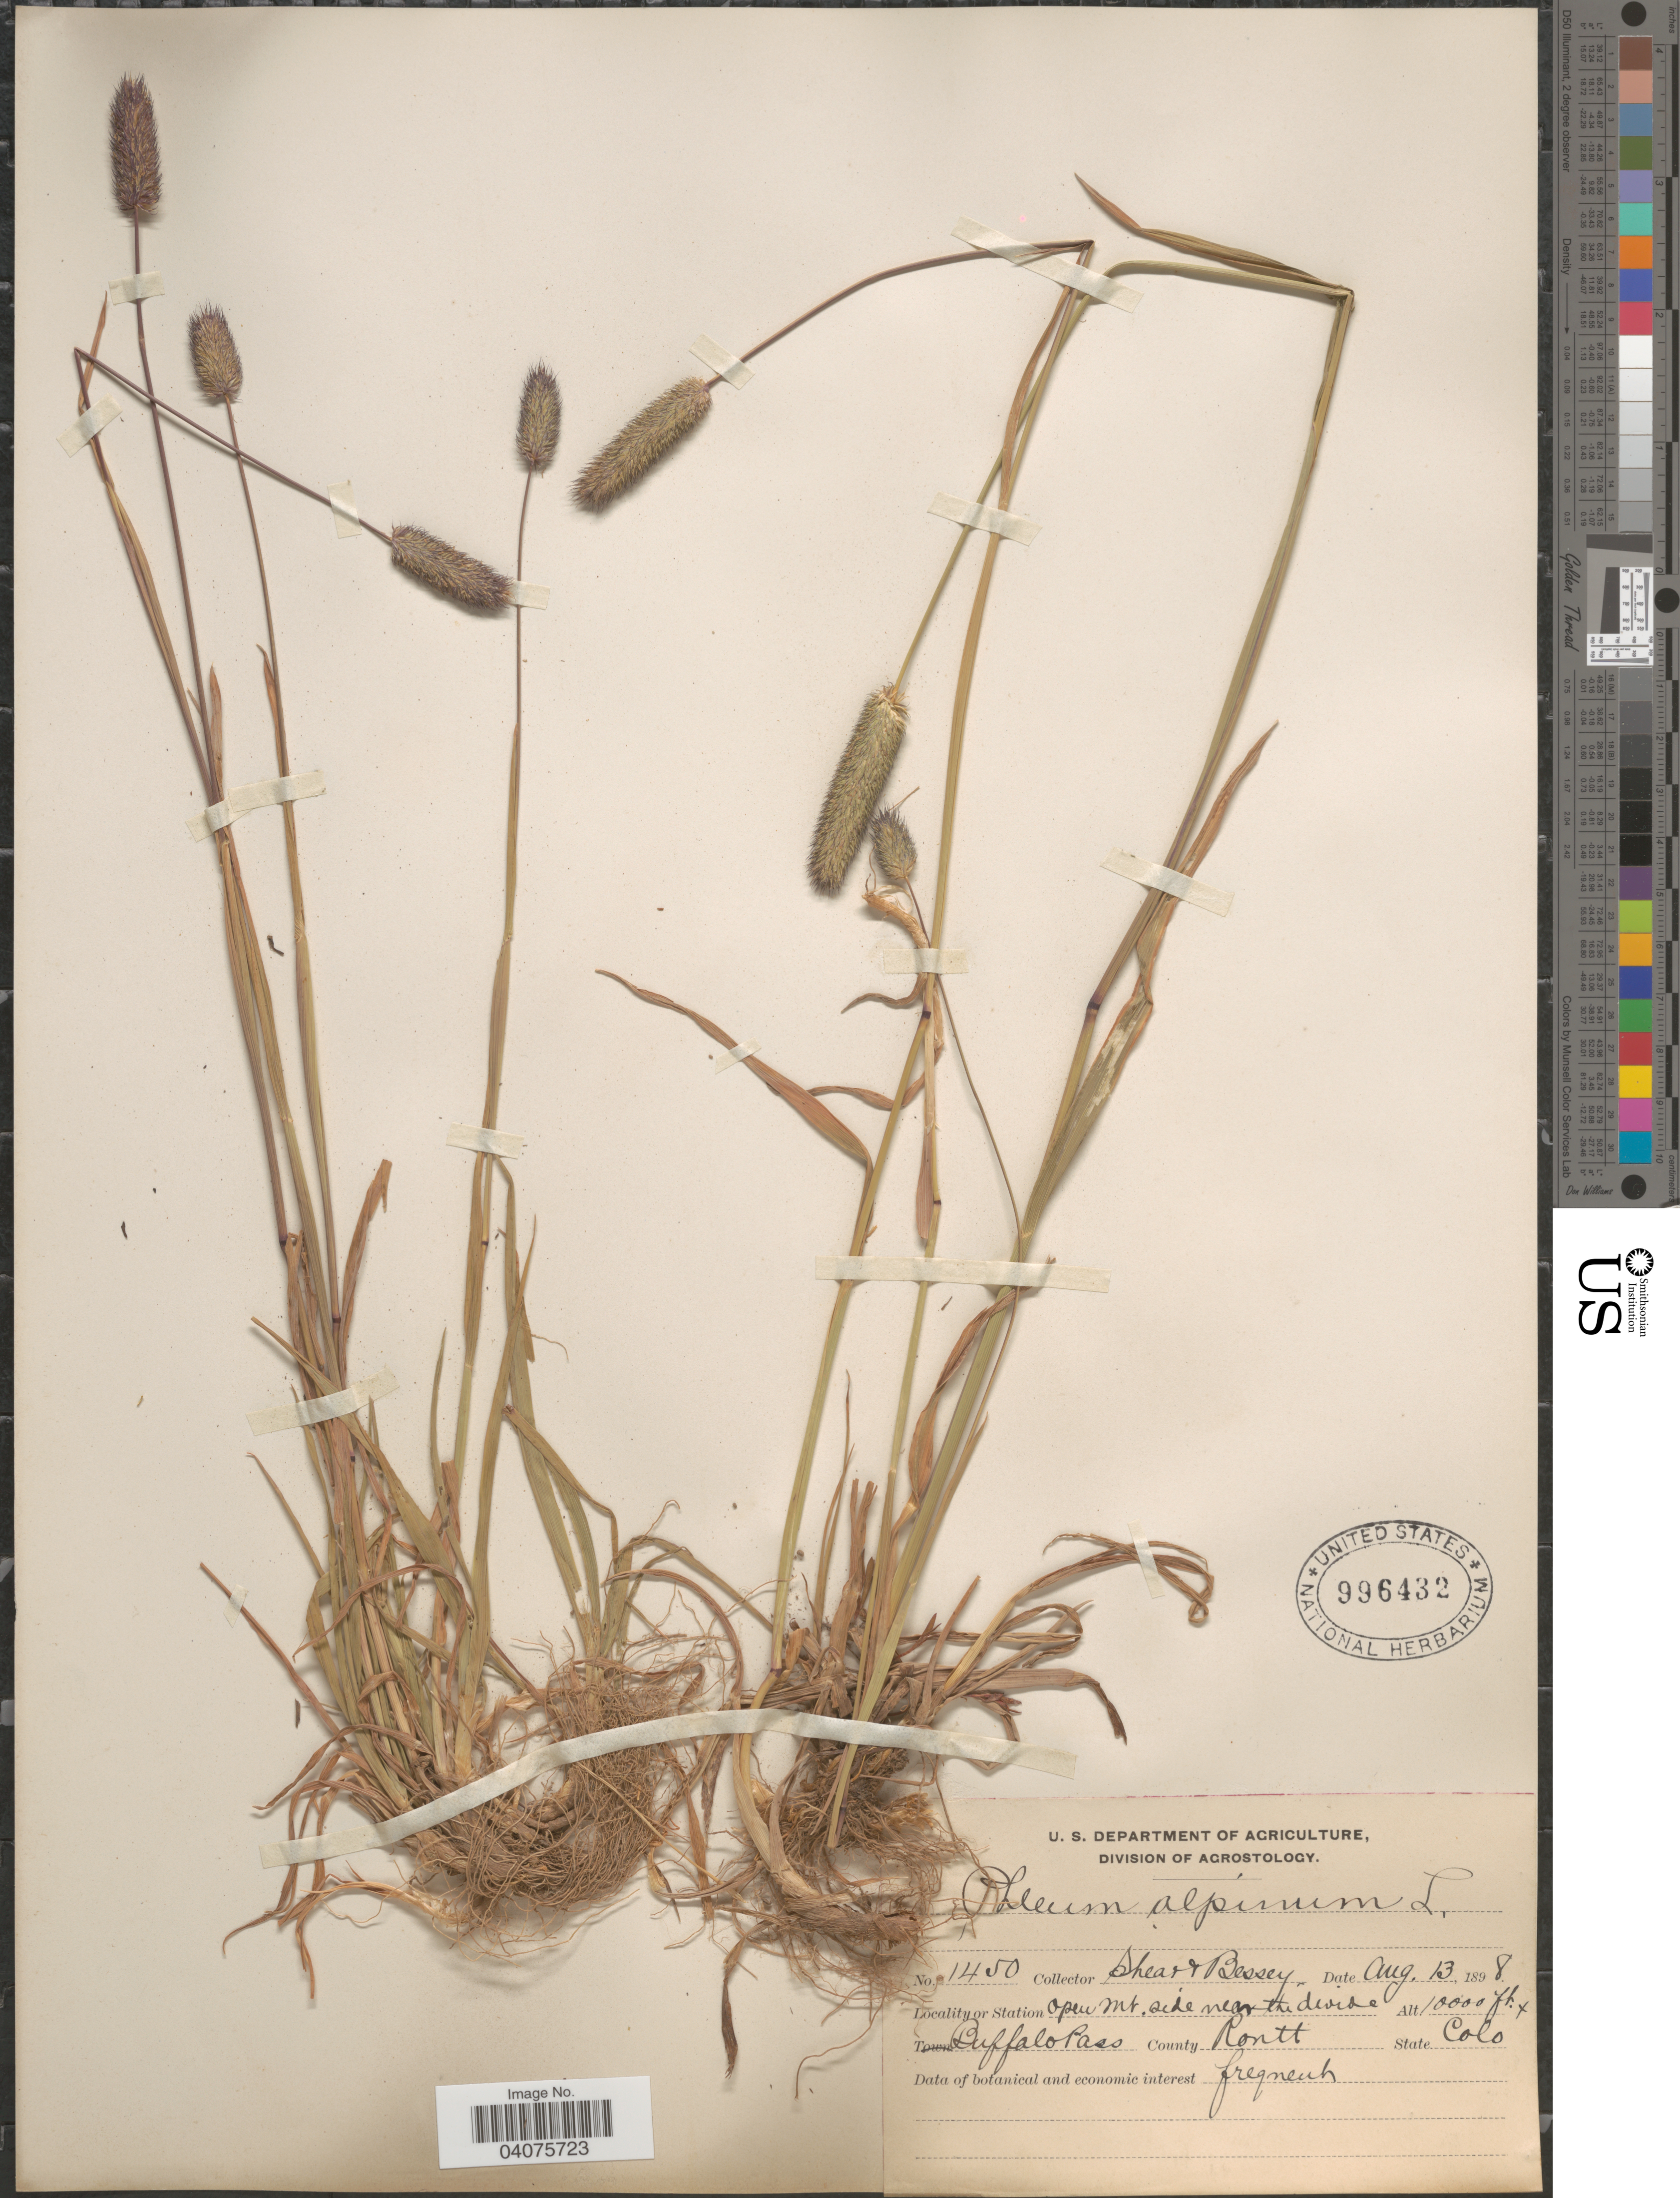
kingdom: Plantae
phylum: Tracheophyta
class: Liliopsida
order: Poales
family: Poaceae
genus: Phleum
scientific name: Phleum alpinum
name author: L.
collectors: -- Shear & -. Bessey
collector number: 1450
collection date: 1898-08-13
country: United States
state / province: Colorado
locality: Open mt. side near the divide. Buffalo Pass County Routt.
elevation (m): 3048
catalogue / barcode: US 996432